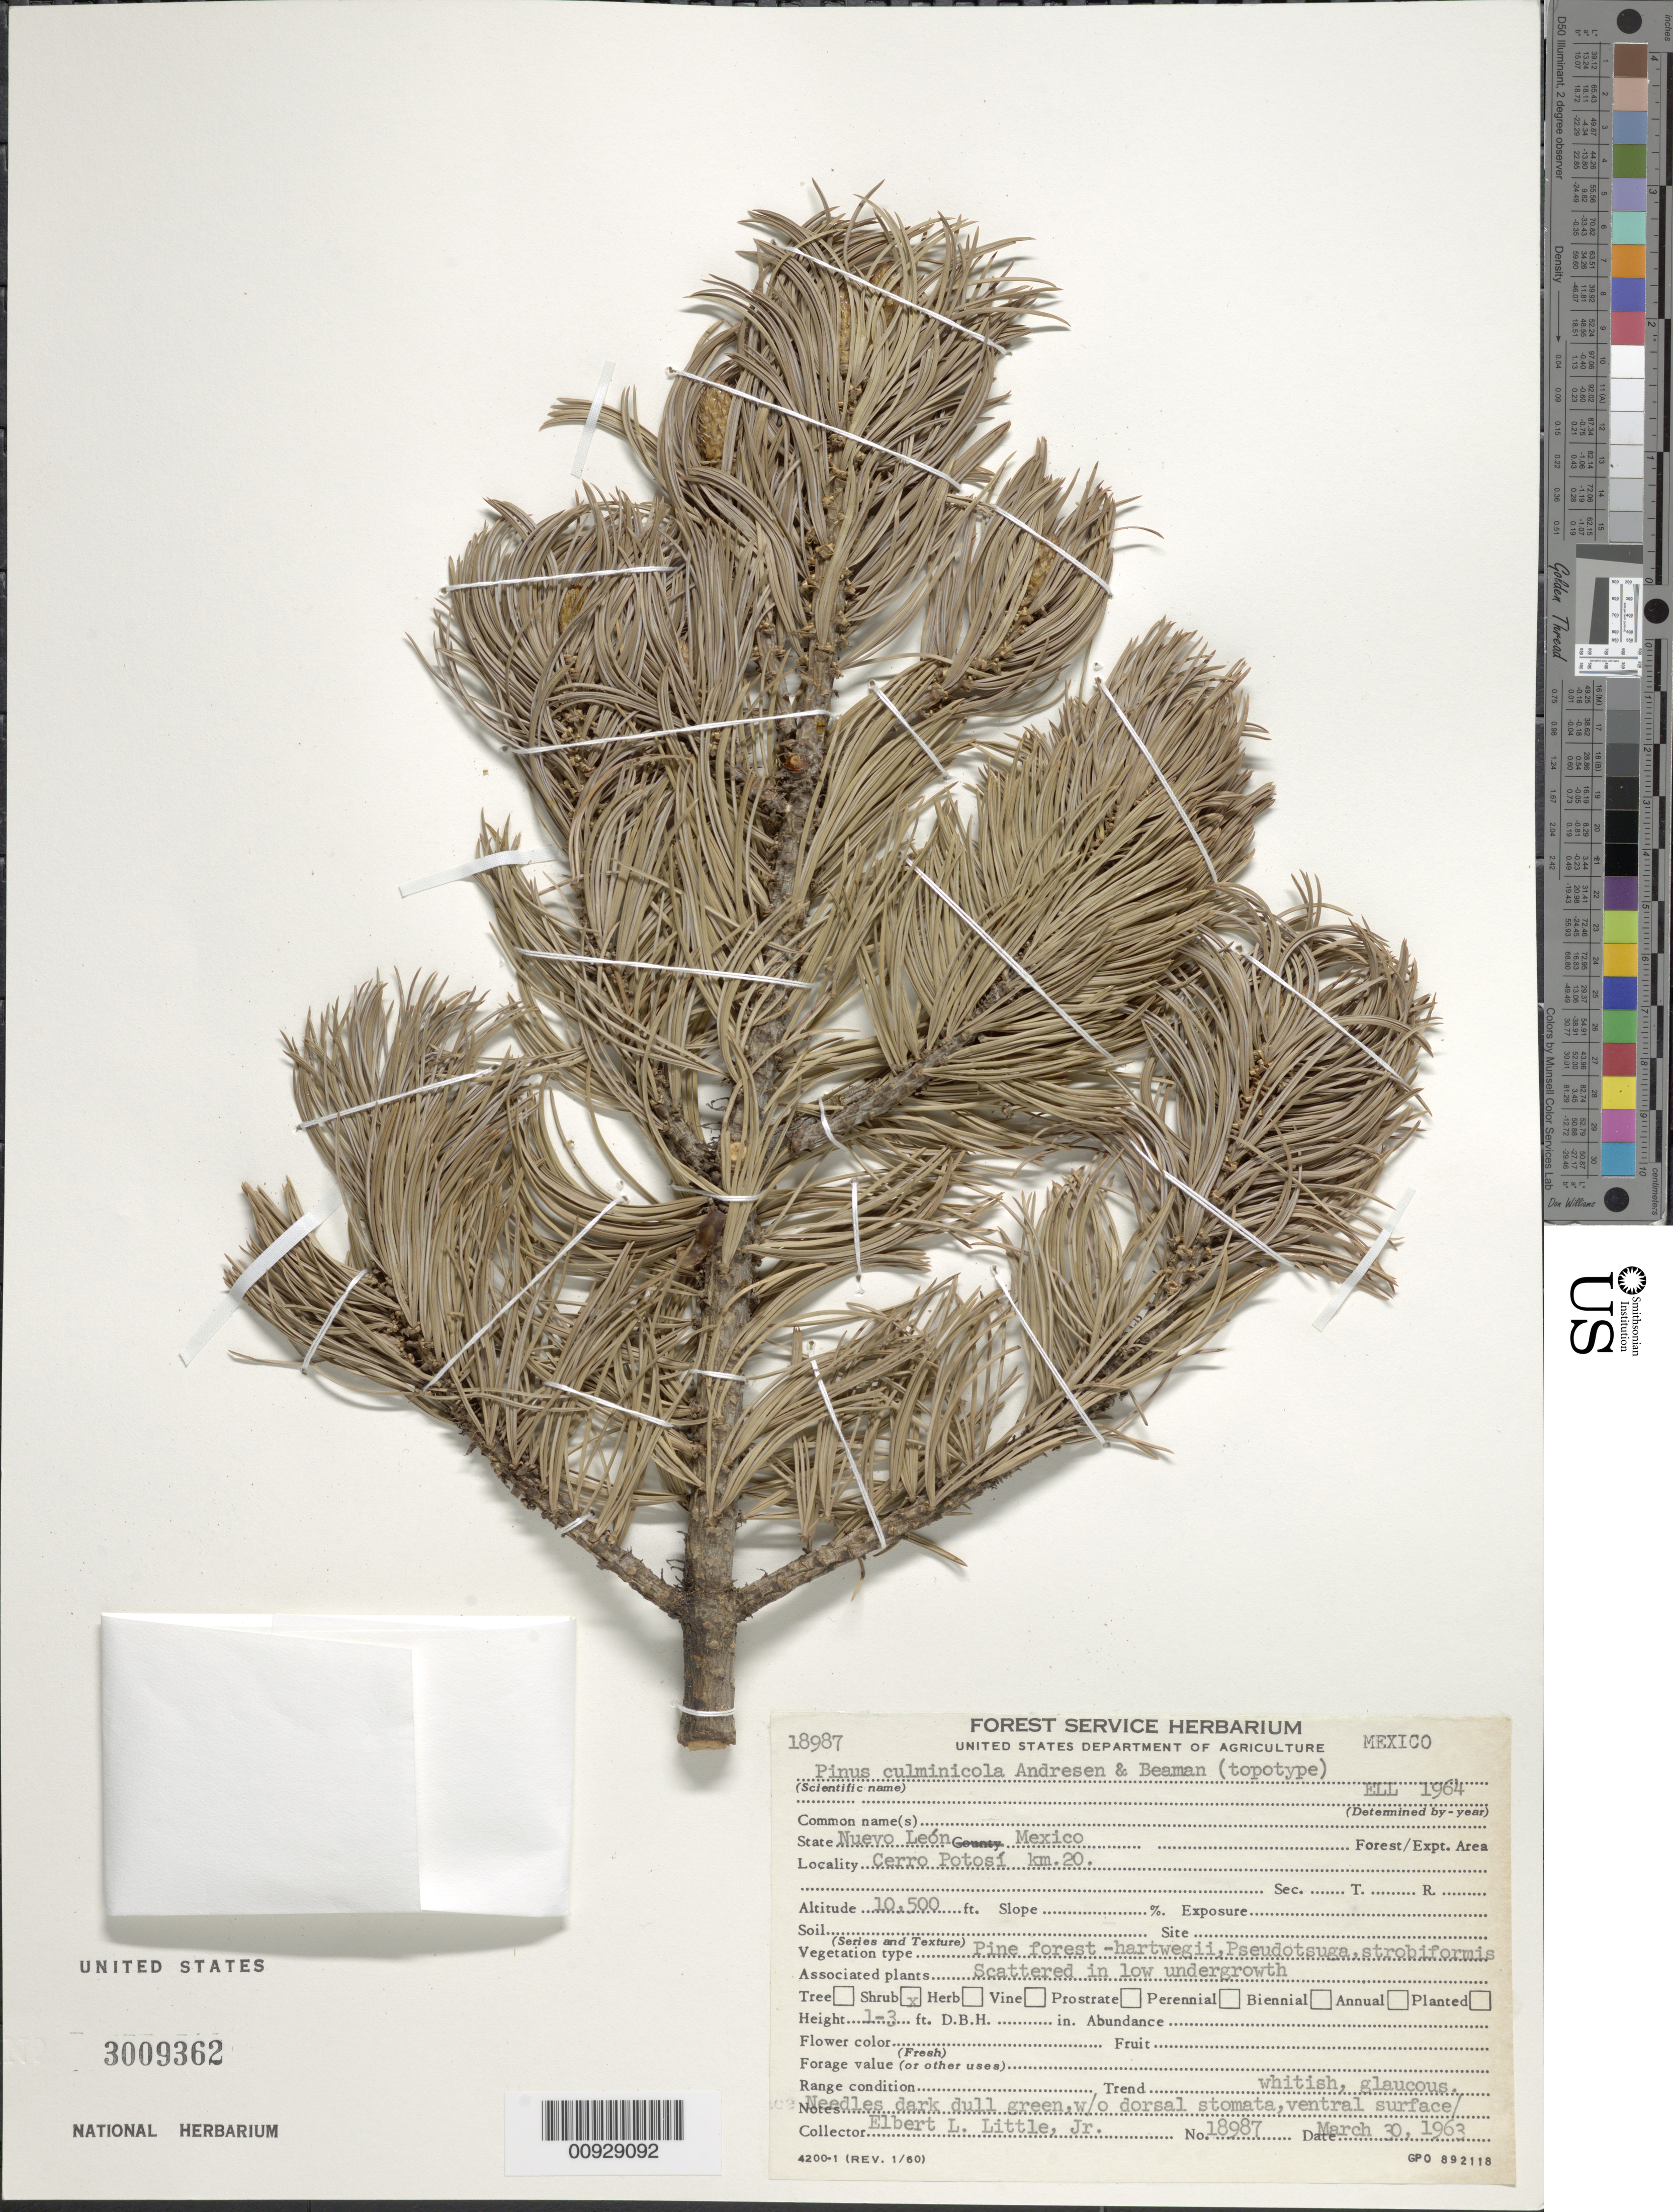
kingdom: Plantae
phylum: Tracheophyta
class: Pinopsida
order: Pinales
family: Pinaceae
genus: Pinus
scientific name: Pinus culminicola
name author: Andersen & Beaman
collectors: E. L. Little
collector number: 18987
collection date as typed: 30 Mar 1963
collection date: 1963-03-30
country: Mexico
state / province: Nuevo León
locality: Cerro Potosí Km. 20.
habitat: Pine forest-hartwegii, Pseudotsuga, strobiformis. Associated plants scattered in low undergrowth.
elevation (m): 3200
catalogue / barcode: US 3009362